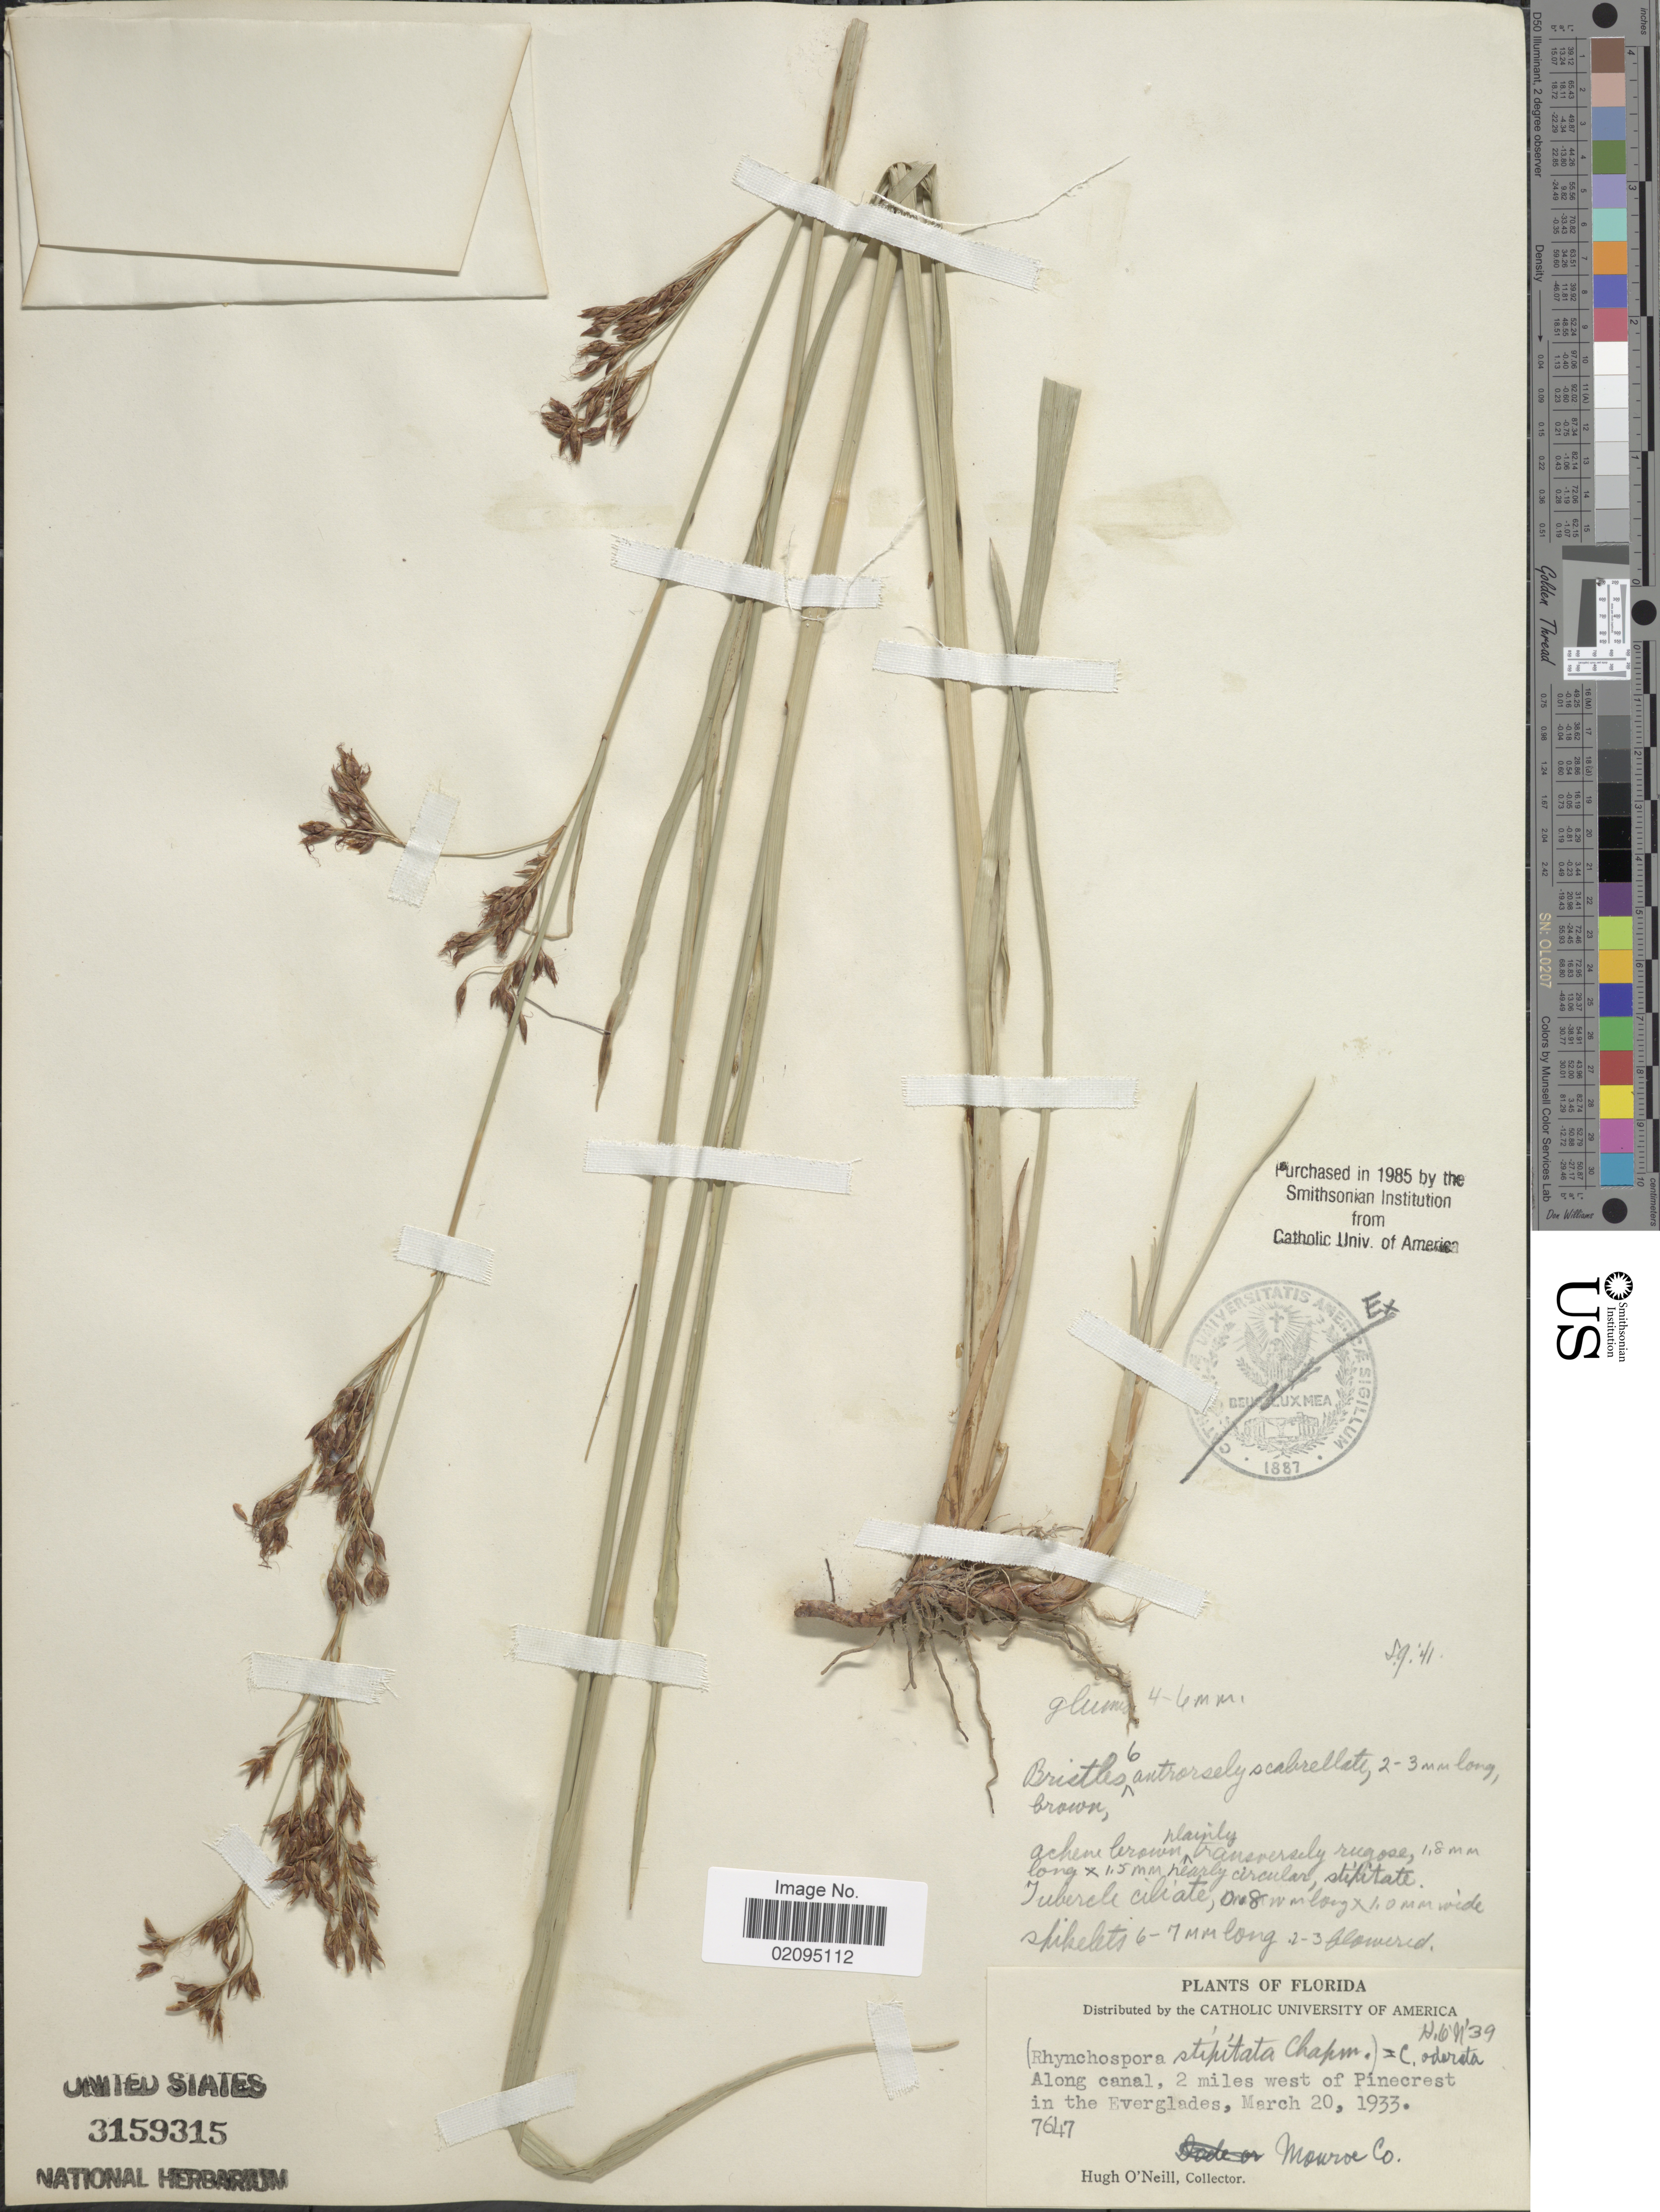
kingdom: Plantae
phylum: Tracheophyta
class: Liliopsida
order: Poales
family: Cyperaceae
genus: Rhynchospora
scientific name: Rhynchospora odorata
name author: C. Wright ex Griseb.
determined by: Strong, Mark T., (BOT), Smithsonian Institution - National Museum of Natural History (UNITED STATES)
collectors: H. O'Neill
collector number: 7647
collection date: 1933-03-20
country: United States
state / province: Florida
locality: Along canal, 2 miles west of Pinecrest in the Everglades, Monroe Co.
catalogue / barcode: US 3159315